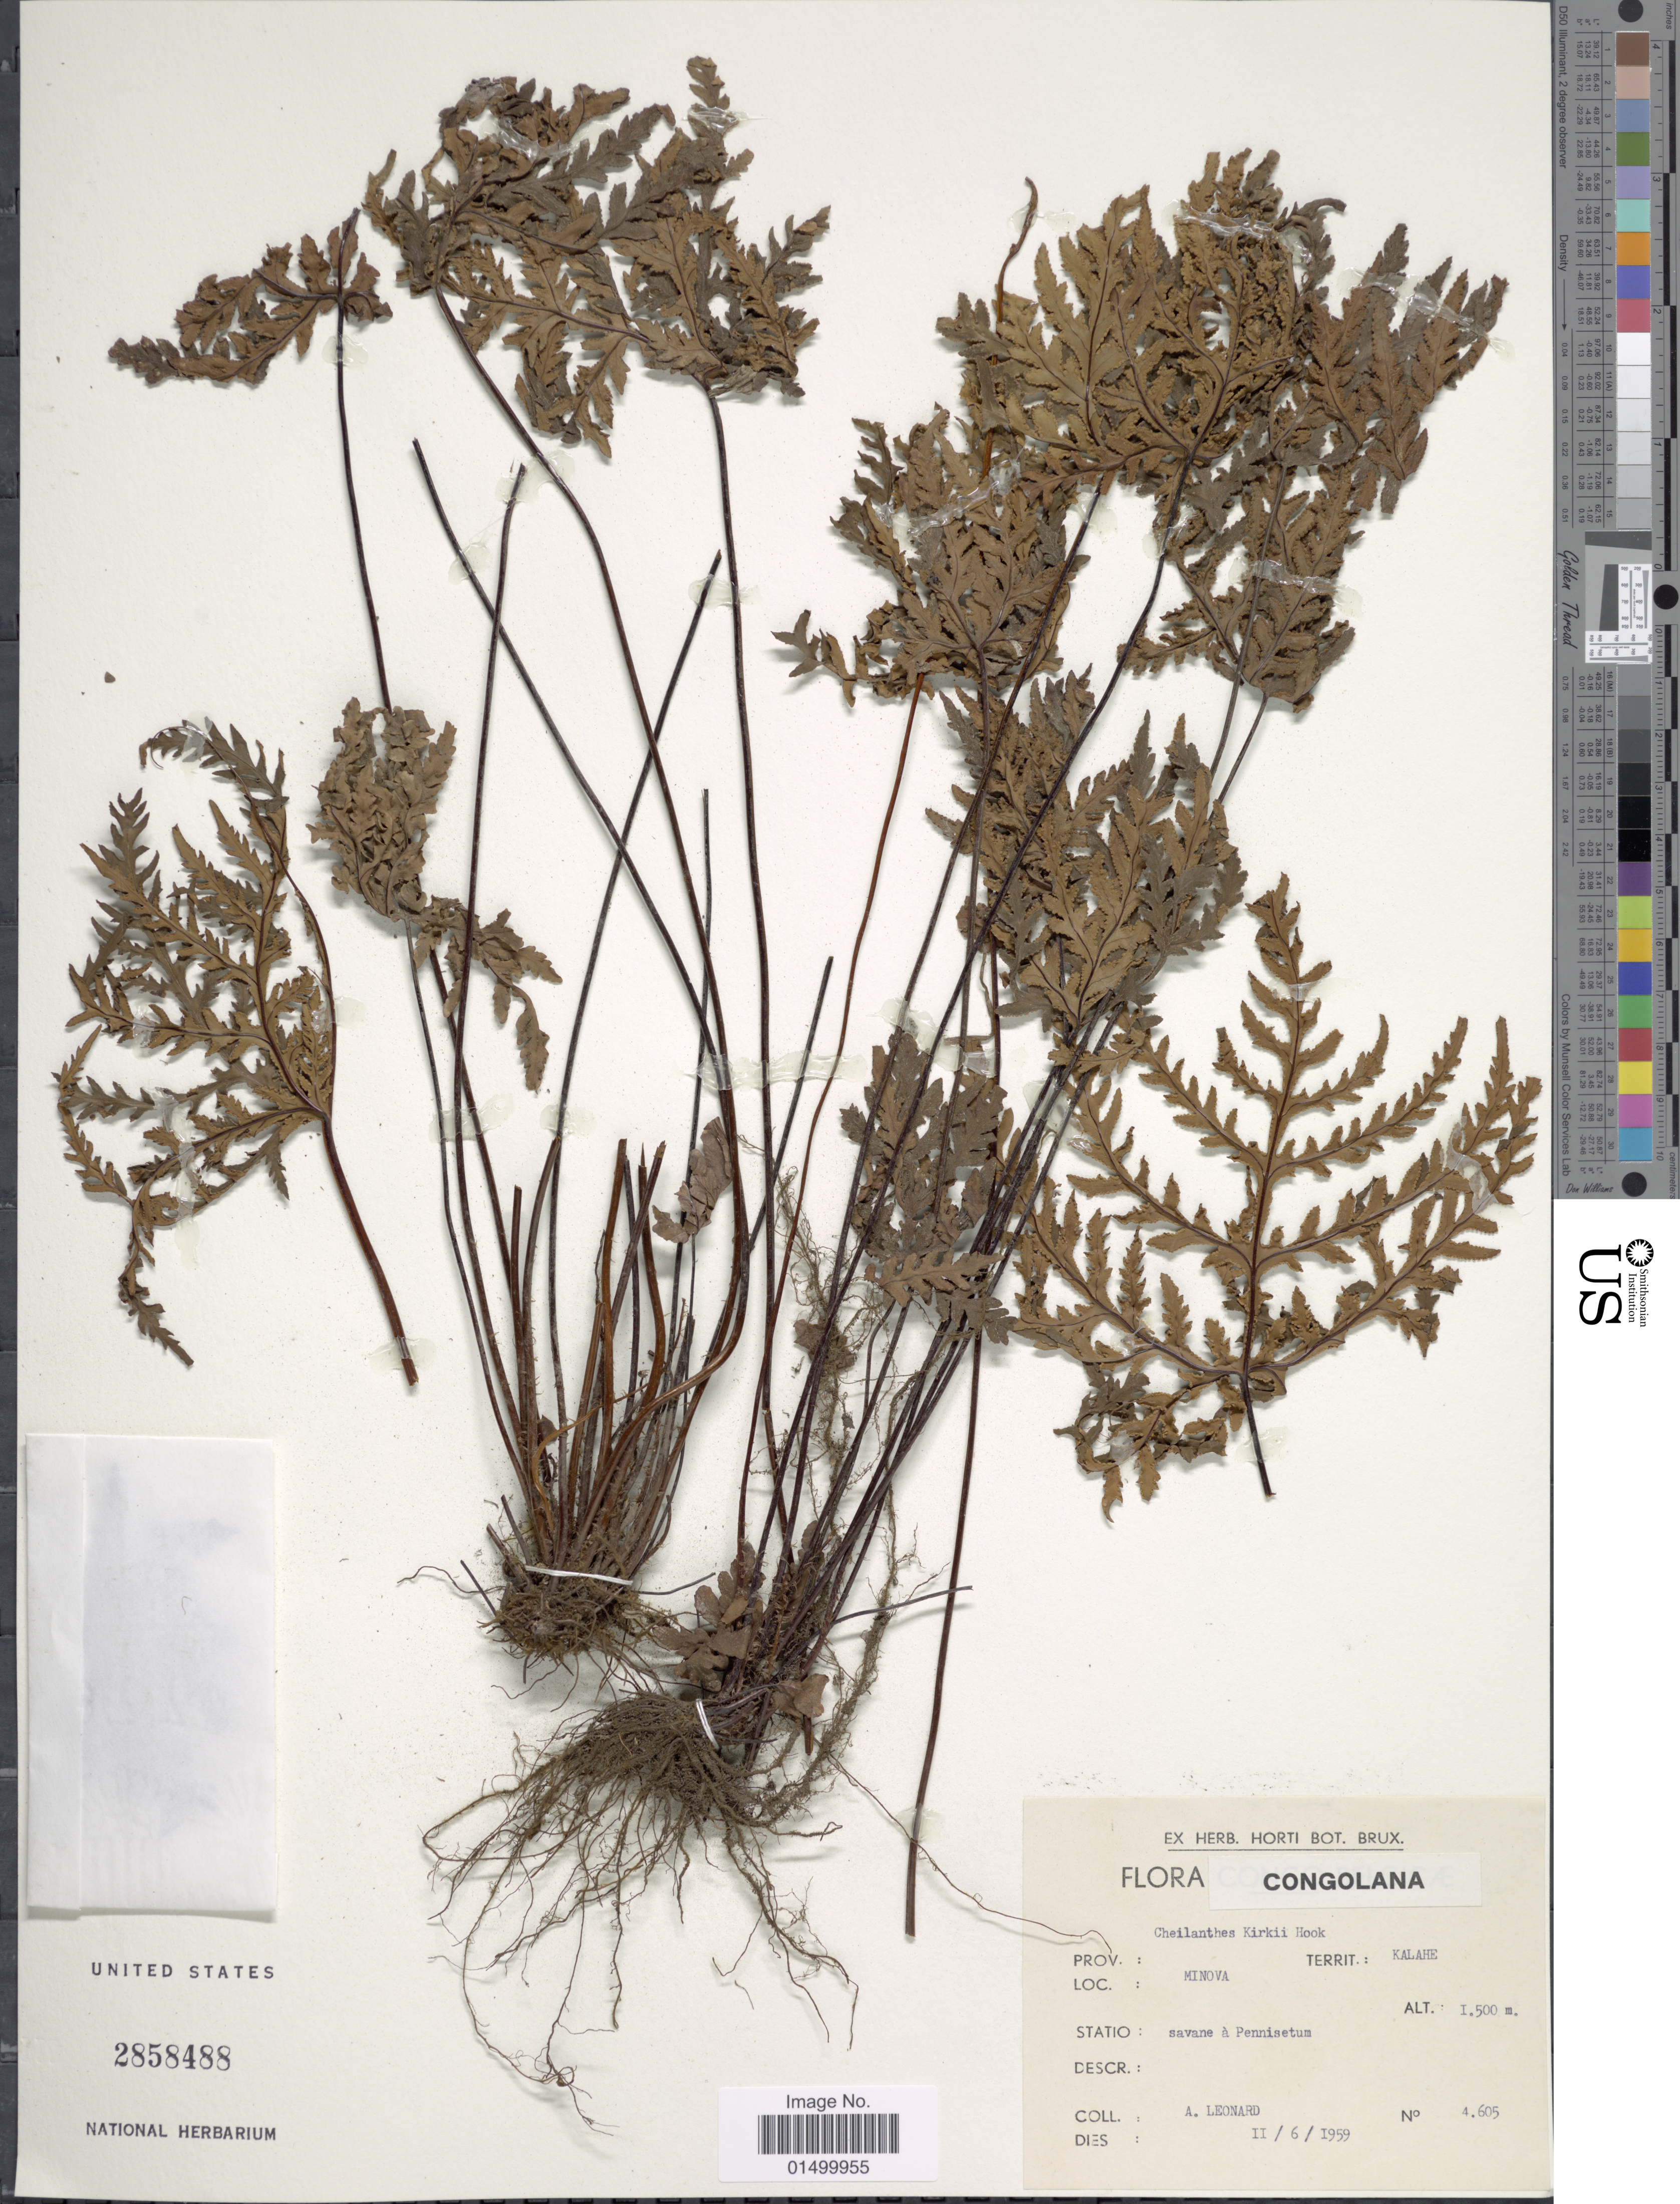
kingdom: Plantae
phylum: Tracheophyta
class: Polypodiopsida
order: Polypodiales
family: Pteridaceae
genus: Cheilanthes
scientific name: Cheilanthes kirkii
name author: Hook.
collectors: A. Leonard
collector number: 4605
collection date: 1959-06-11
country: Congo, Democratic Republic of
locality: Congolana, Minova, Kalahe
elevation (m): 1500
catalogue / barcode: US 2858488